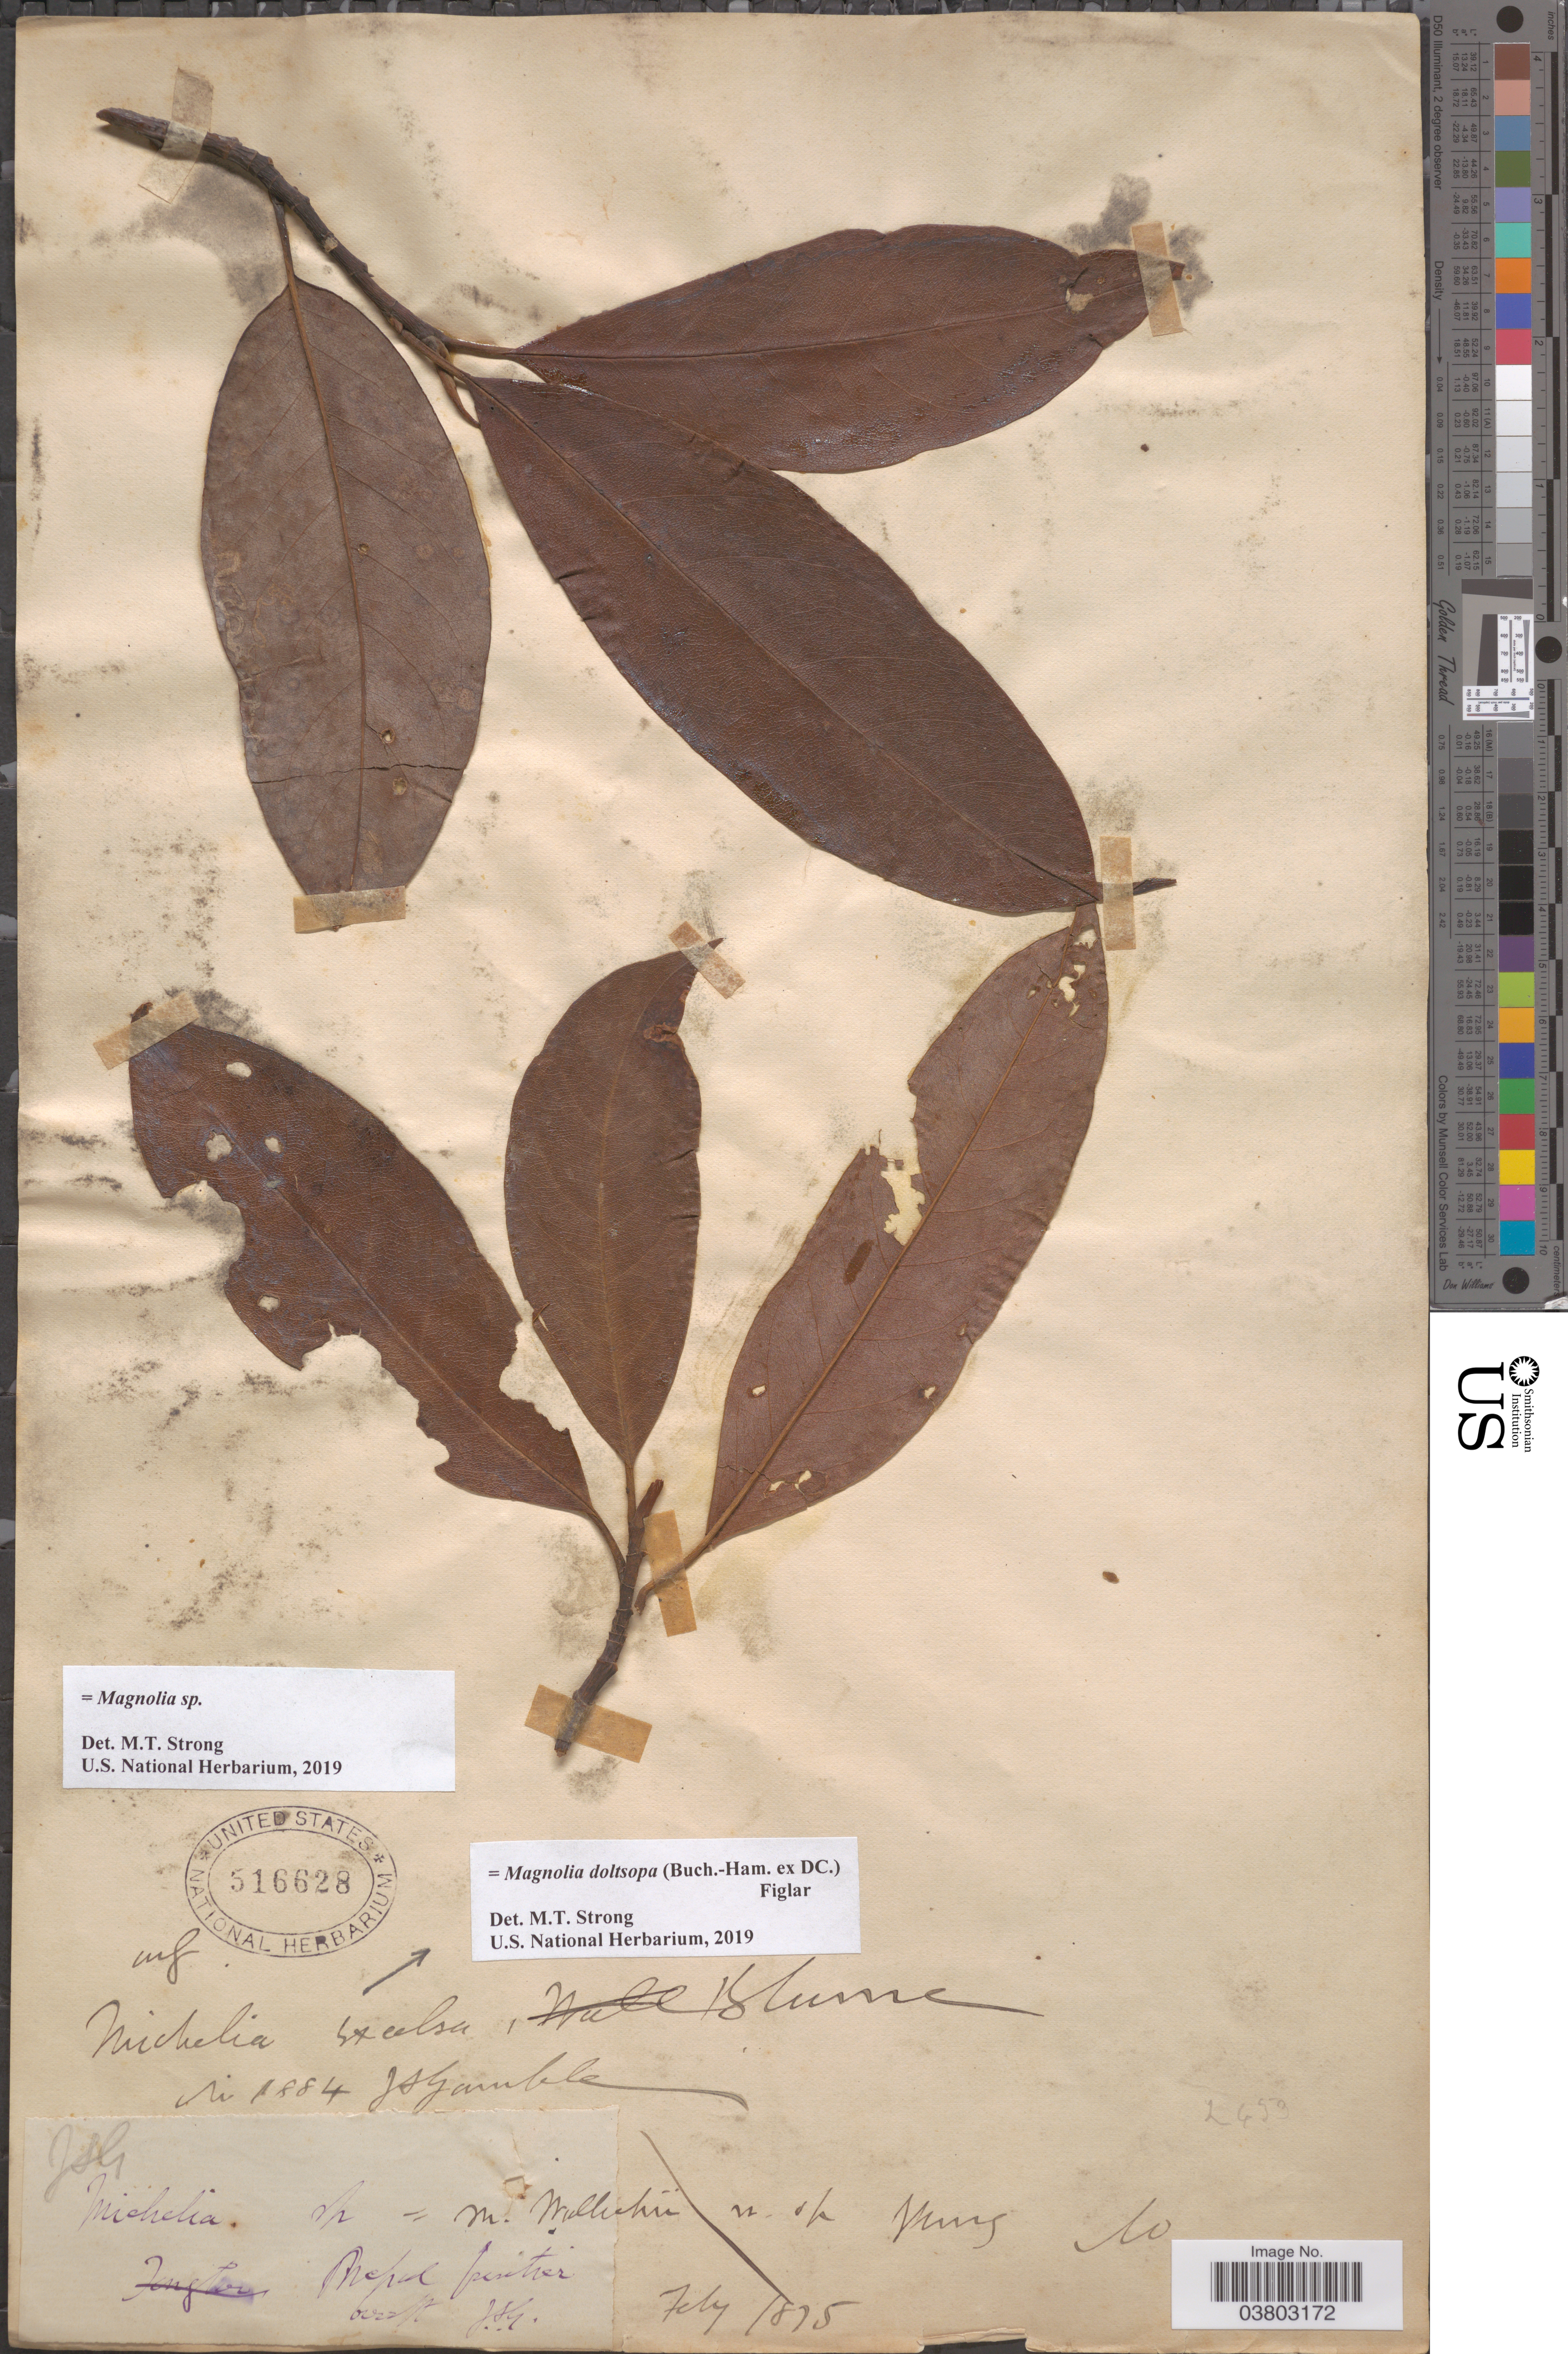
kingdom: Plantae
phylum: Tracheophyta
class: Magnoliopsida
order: Magnoliales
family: Magnoliaceae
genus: Magnolia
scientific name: Magnolia doltsopa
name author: (Buch.-Ham. ex DC.) Figlar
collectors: J. S. Gamble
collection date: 1875-02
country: Nepal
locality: Puchter [interpreted].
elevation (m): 1829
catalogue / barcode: US 516628